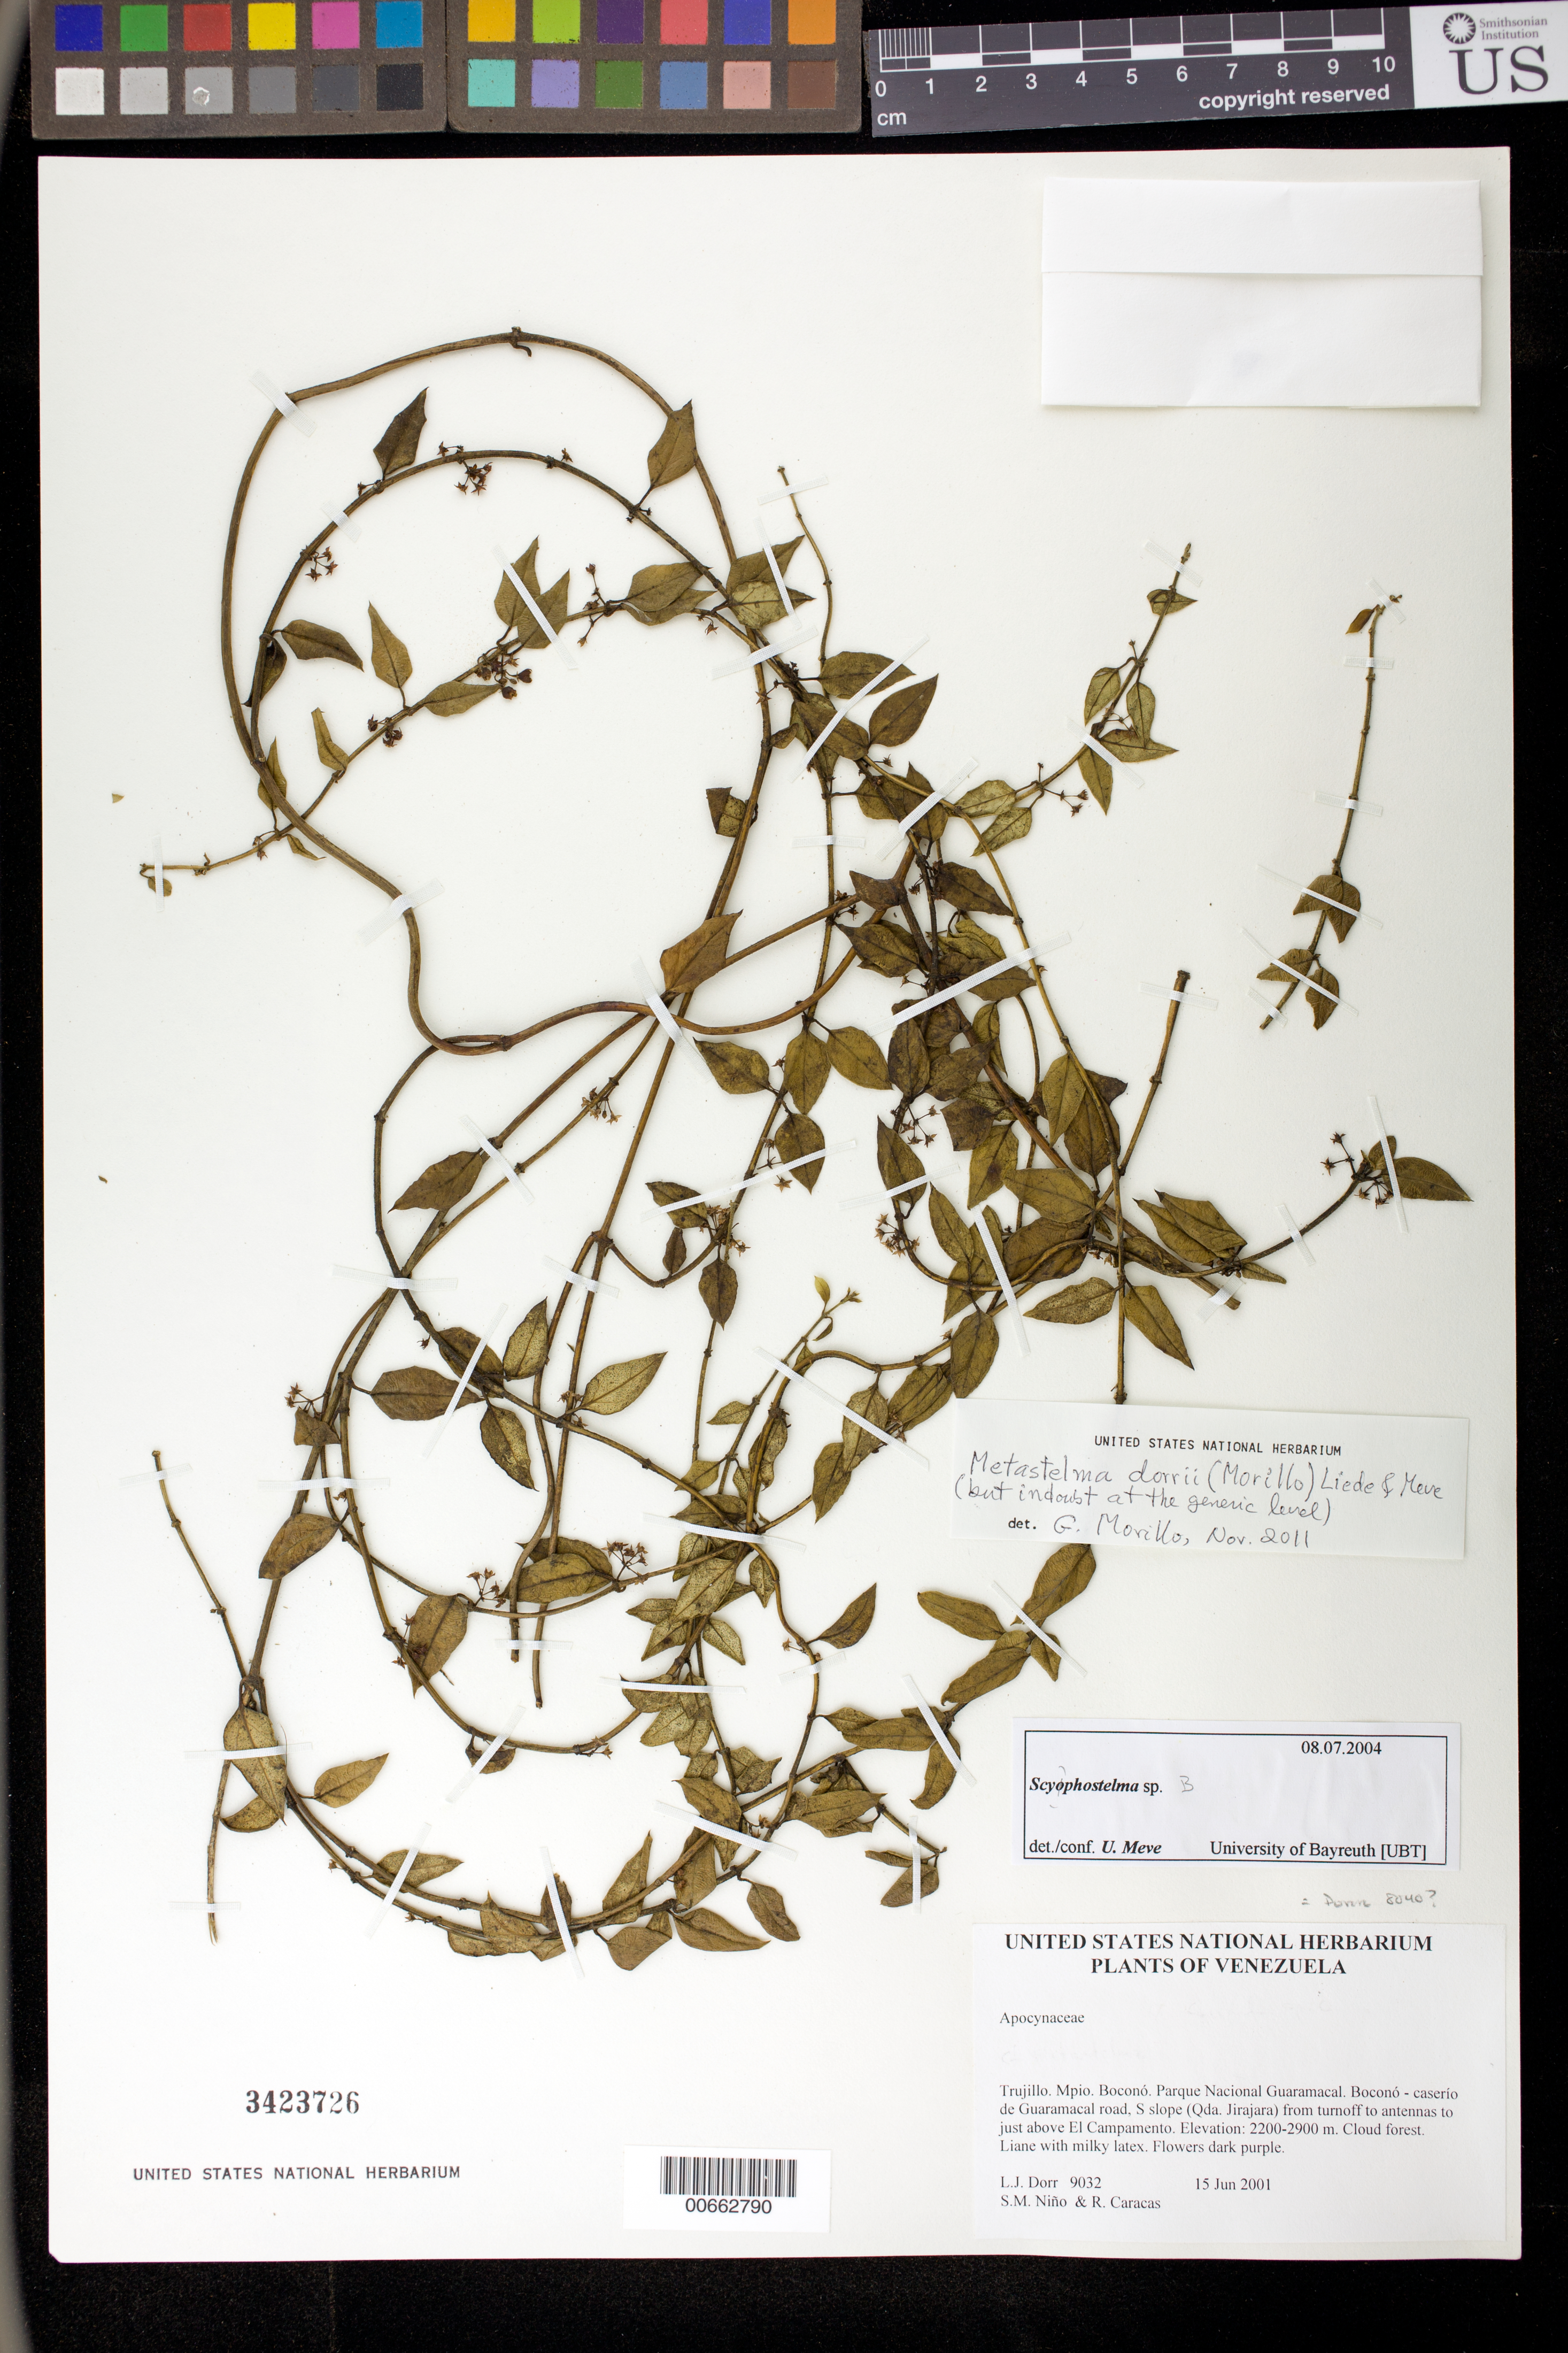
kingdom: Plantae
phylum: Tracheophyta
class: Magnoliopsida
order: Gentianales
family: Apocynaceae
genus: Metastelma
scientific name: Metastelma dorrii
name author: (Morillo) Liede & Meve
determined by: Morillo, G. N.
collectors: L. J. Dorr, S. M. Niño & R. Caracas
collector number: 9032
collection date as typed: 15 Jun 2001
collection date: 2001-06-15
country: Venezuela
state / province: Trujillo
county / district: Boconó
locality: Parque Nacional Guaramacal. Boconó-caserío de Guaramacal road, S slope (Qda. Jirajara) from turnoff to antennas to just above El Campamento.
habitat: Cloud forest.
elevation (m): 2200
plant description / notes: PORT, UBT, US, +1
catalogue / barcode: US 3423726